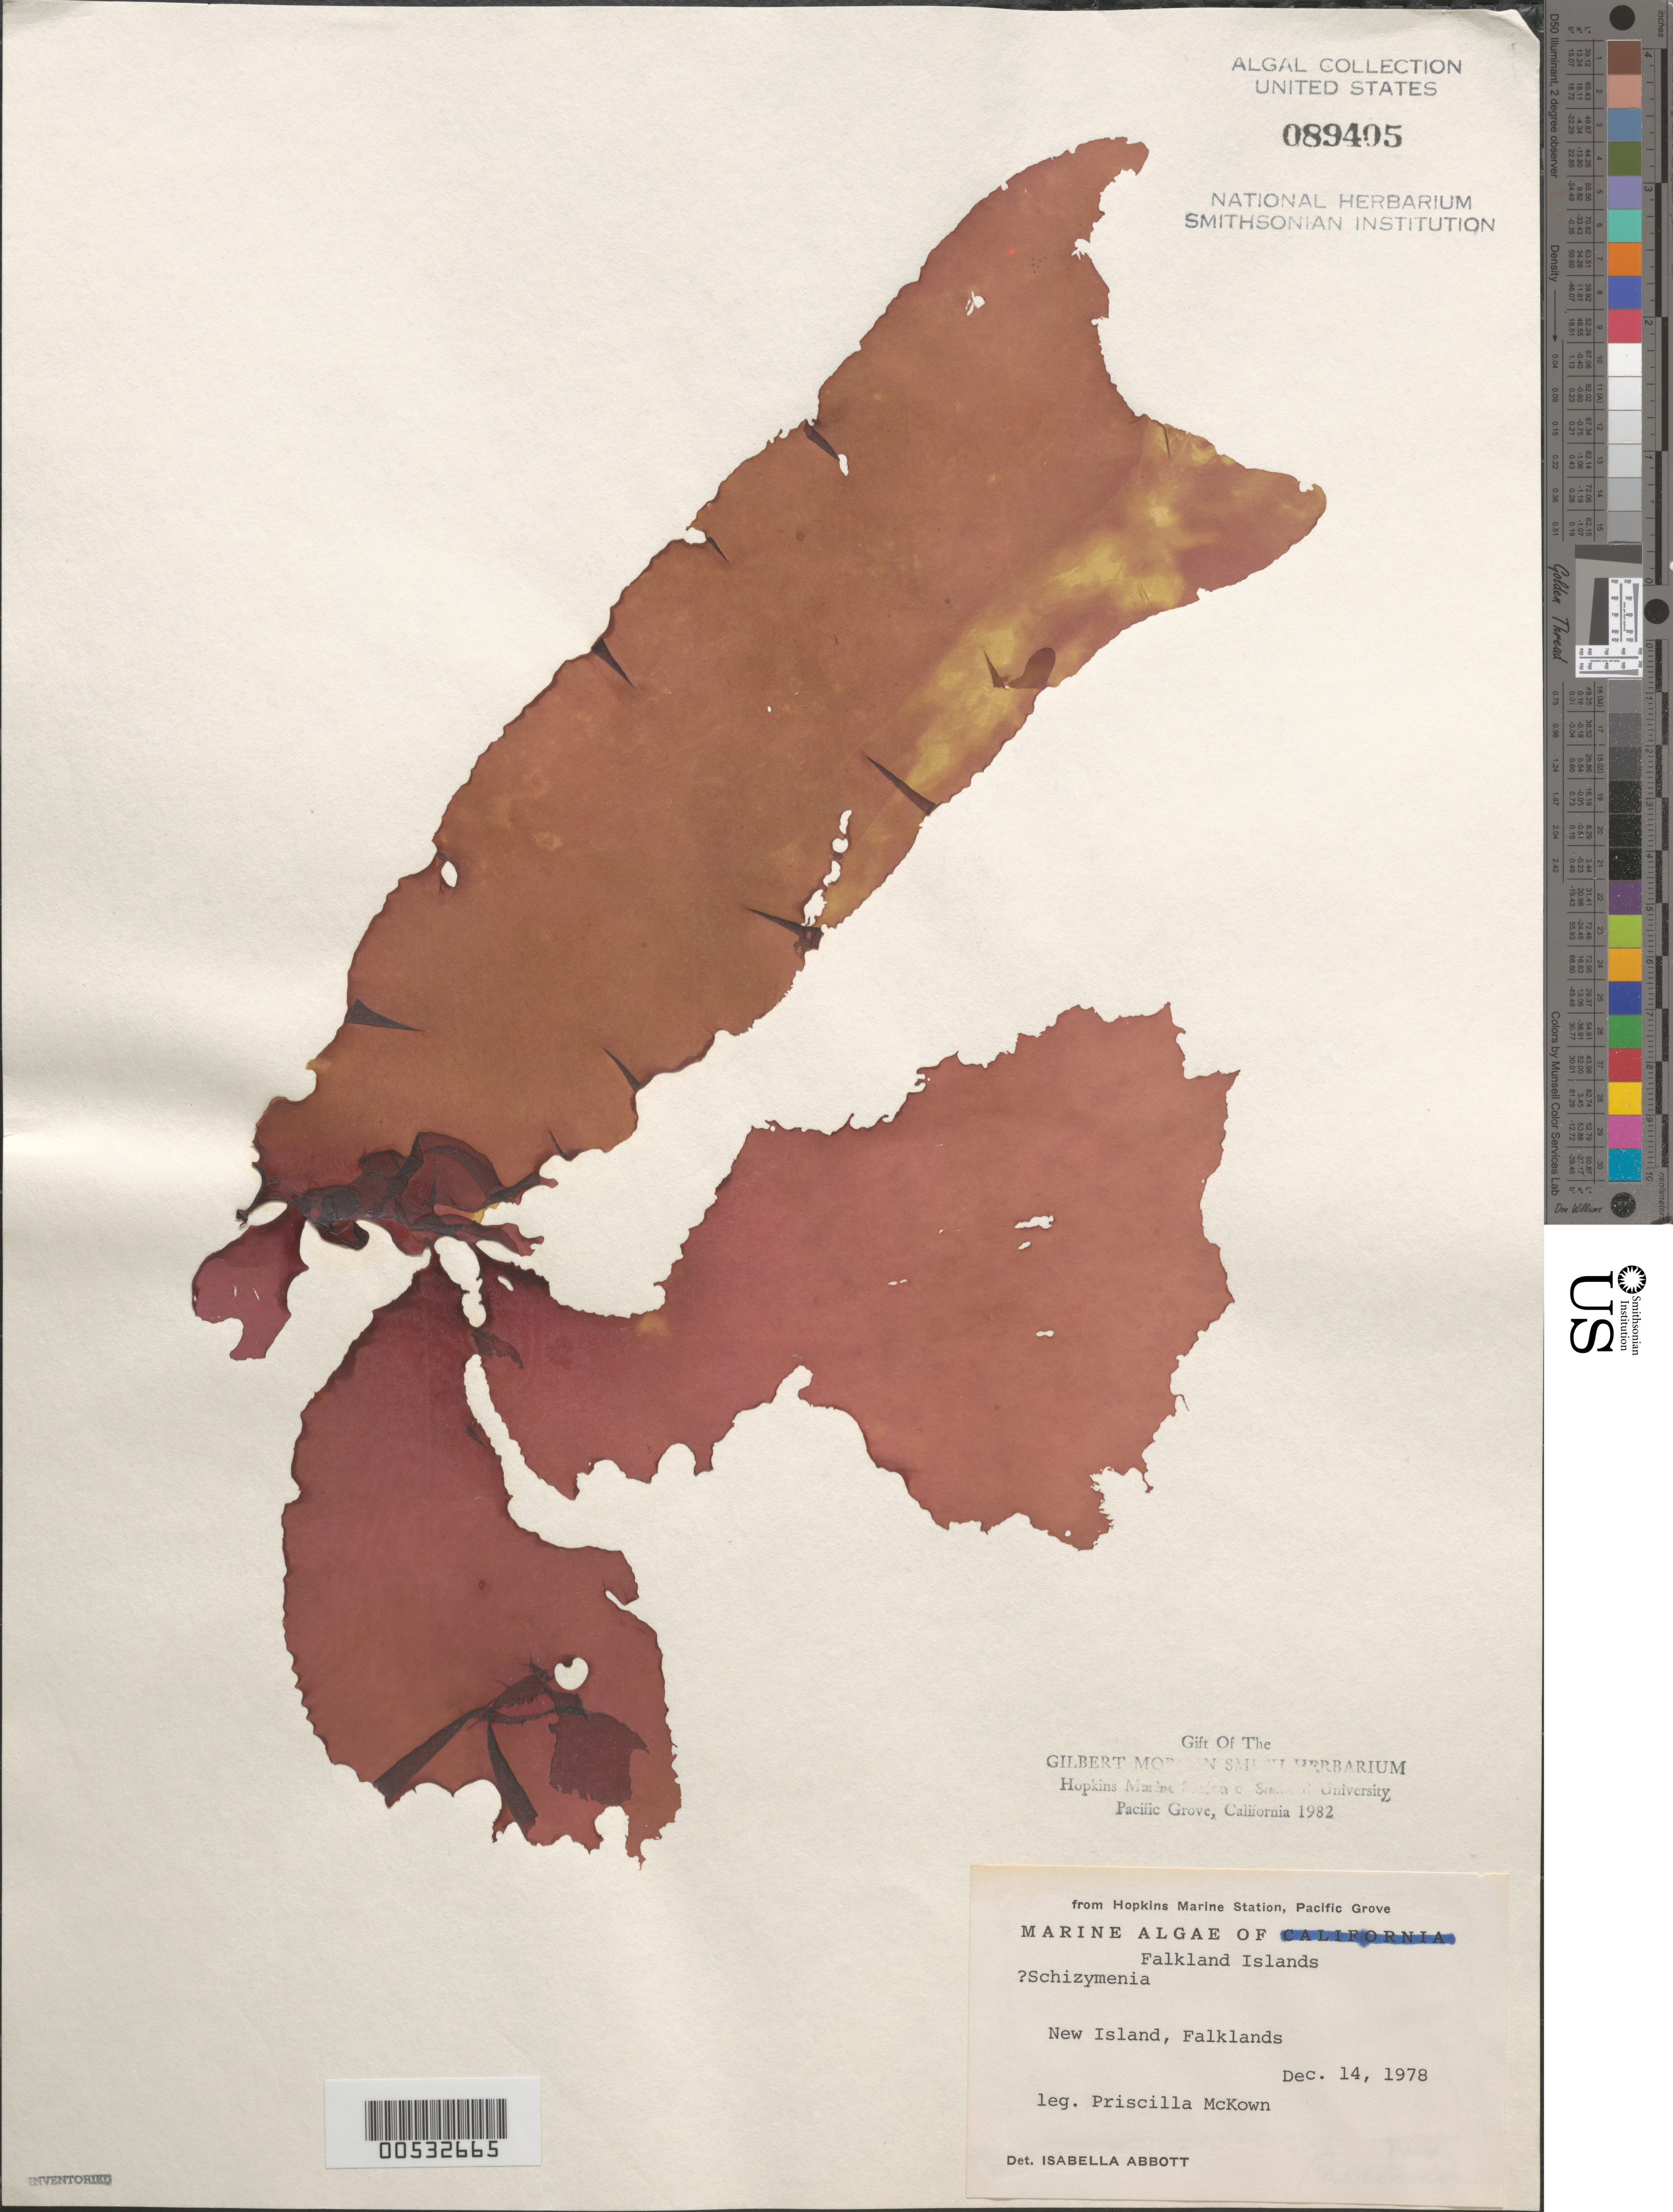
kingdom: Plantae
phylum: Rhodophyta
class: Florideophyceae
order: Nemastomatales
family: Schizymeniaceae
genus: Schizymenia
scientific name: Schizymenia sp.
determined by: Abbott, Isabella A.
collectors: P. McKown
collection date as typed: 14 Dec 1978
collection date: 1978-12-14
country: Falkland Islands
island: New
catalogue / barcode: US 89405